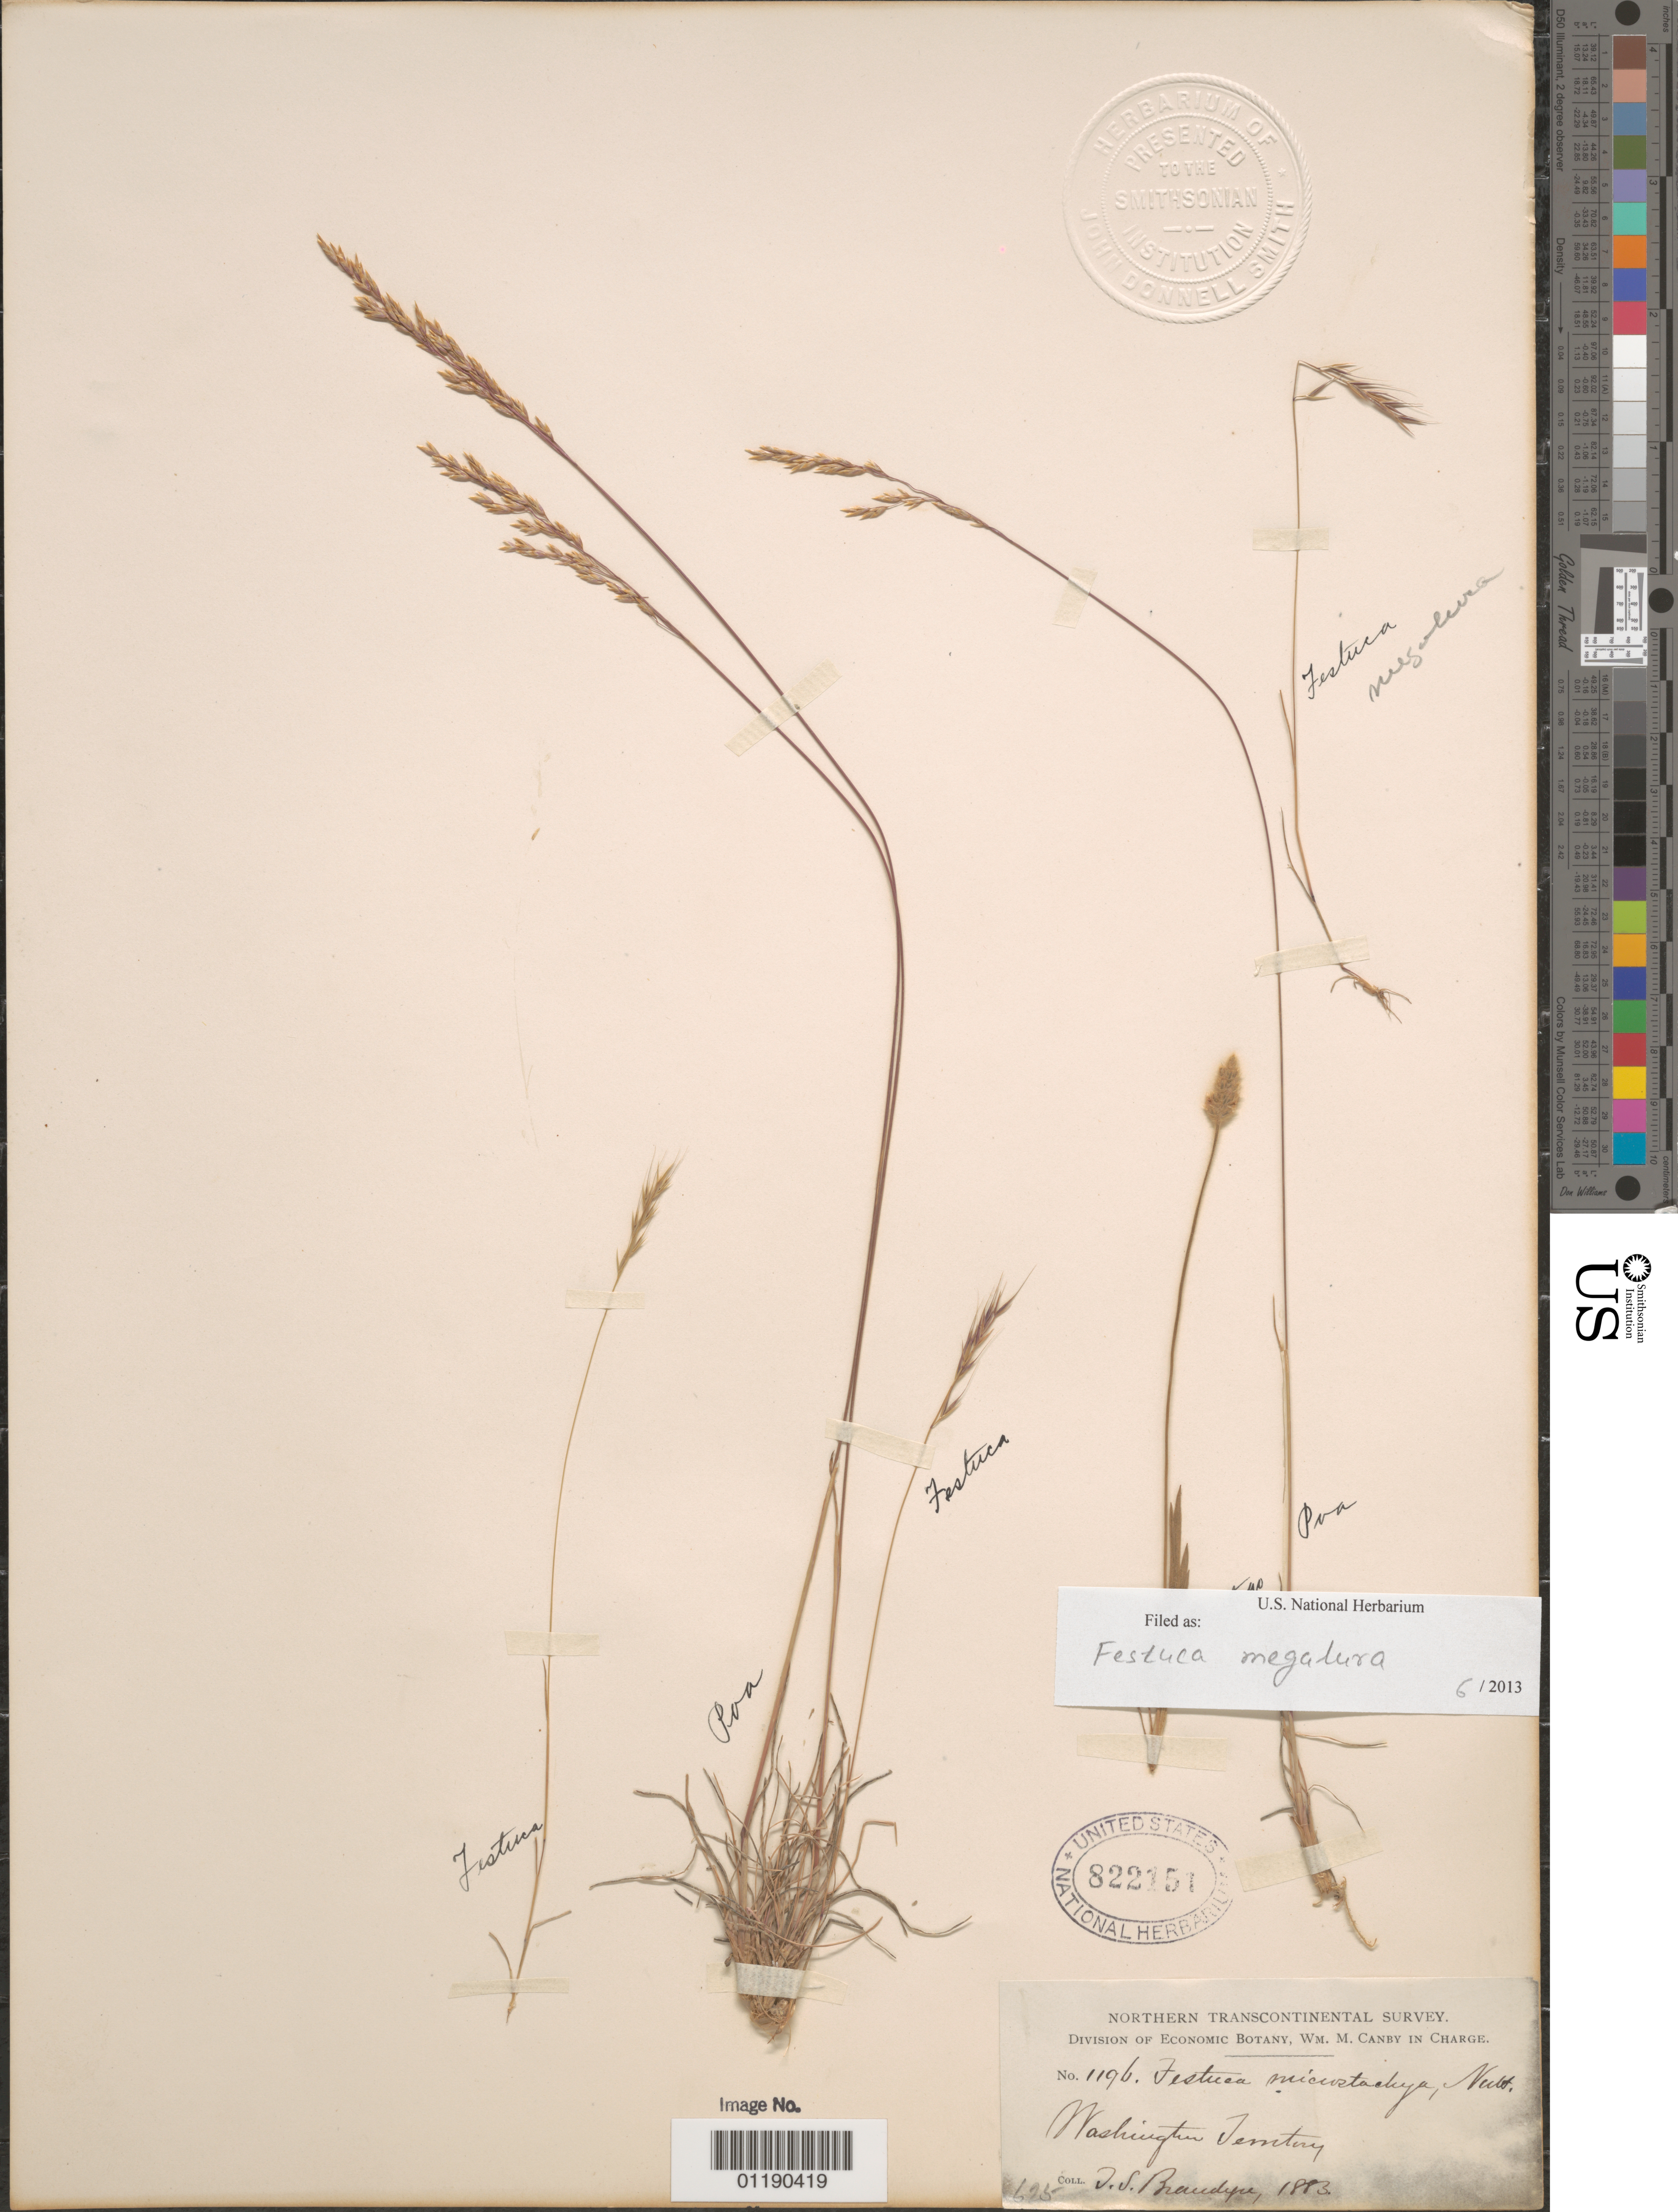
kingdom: Plantae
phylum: Tracheophyta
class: Liliopsida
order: Poales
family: Poaceae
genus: Festuca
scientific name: Festuca megalura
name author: Nutt.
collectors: J. S. Brandegee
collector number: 1196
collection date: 1883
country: United States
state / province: Washington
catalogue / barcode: US 822151